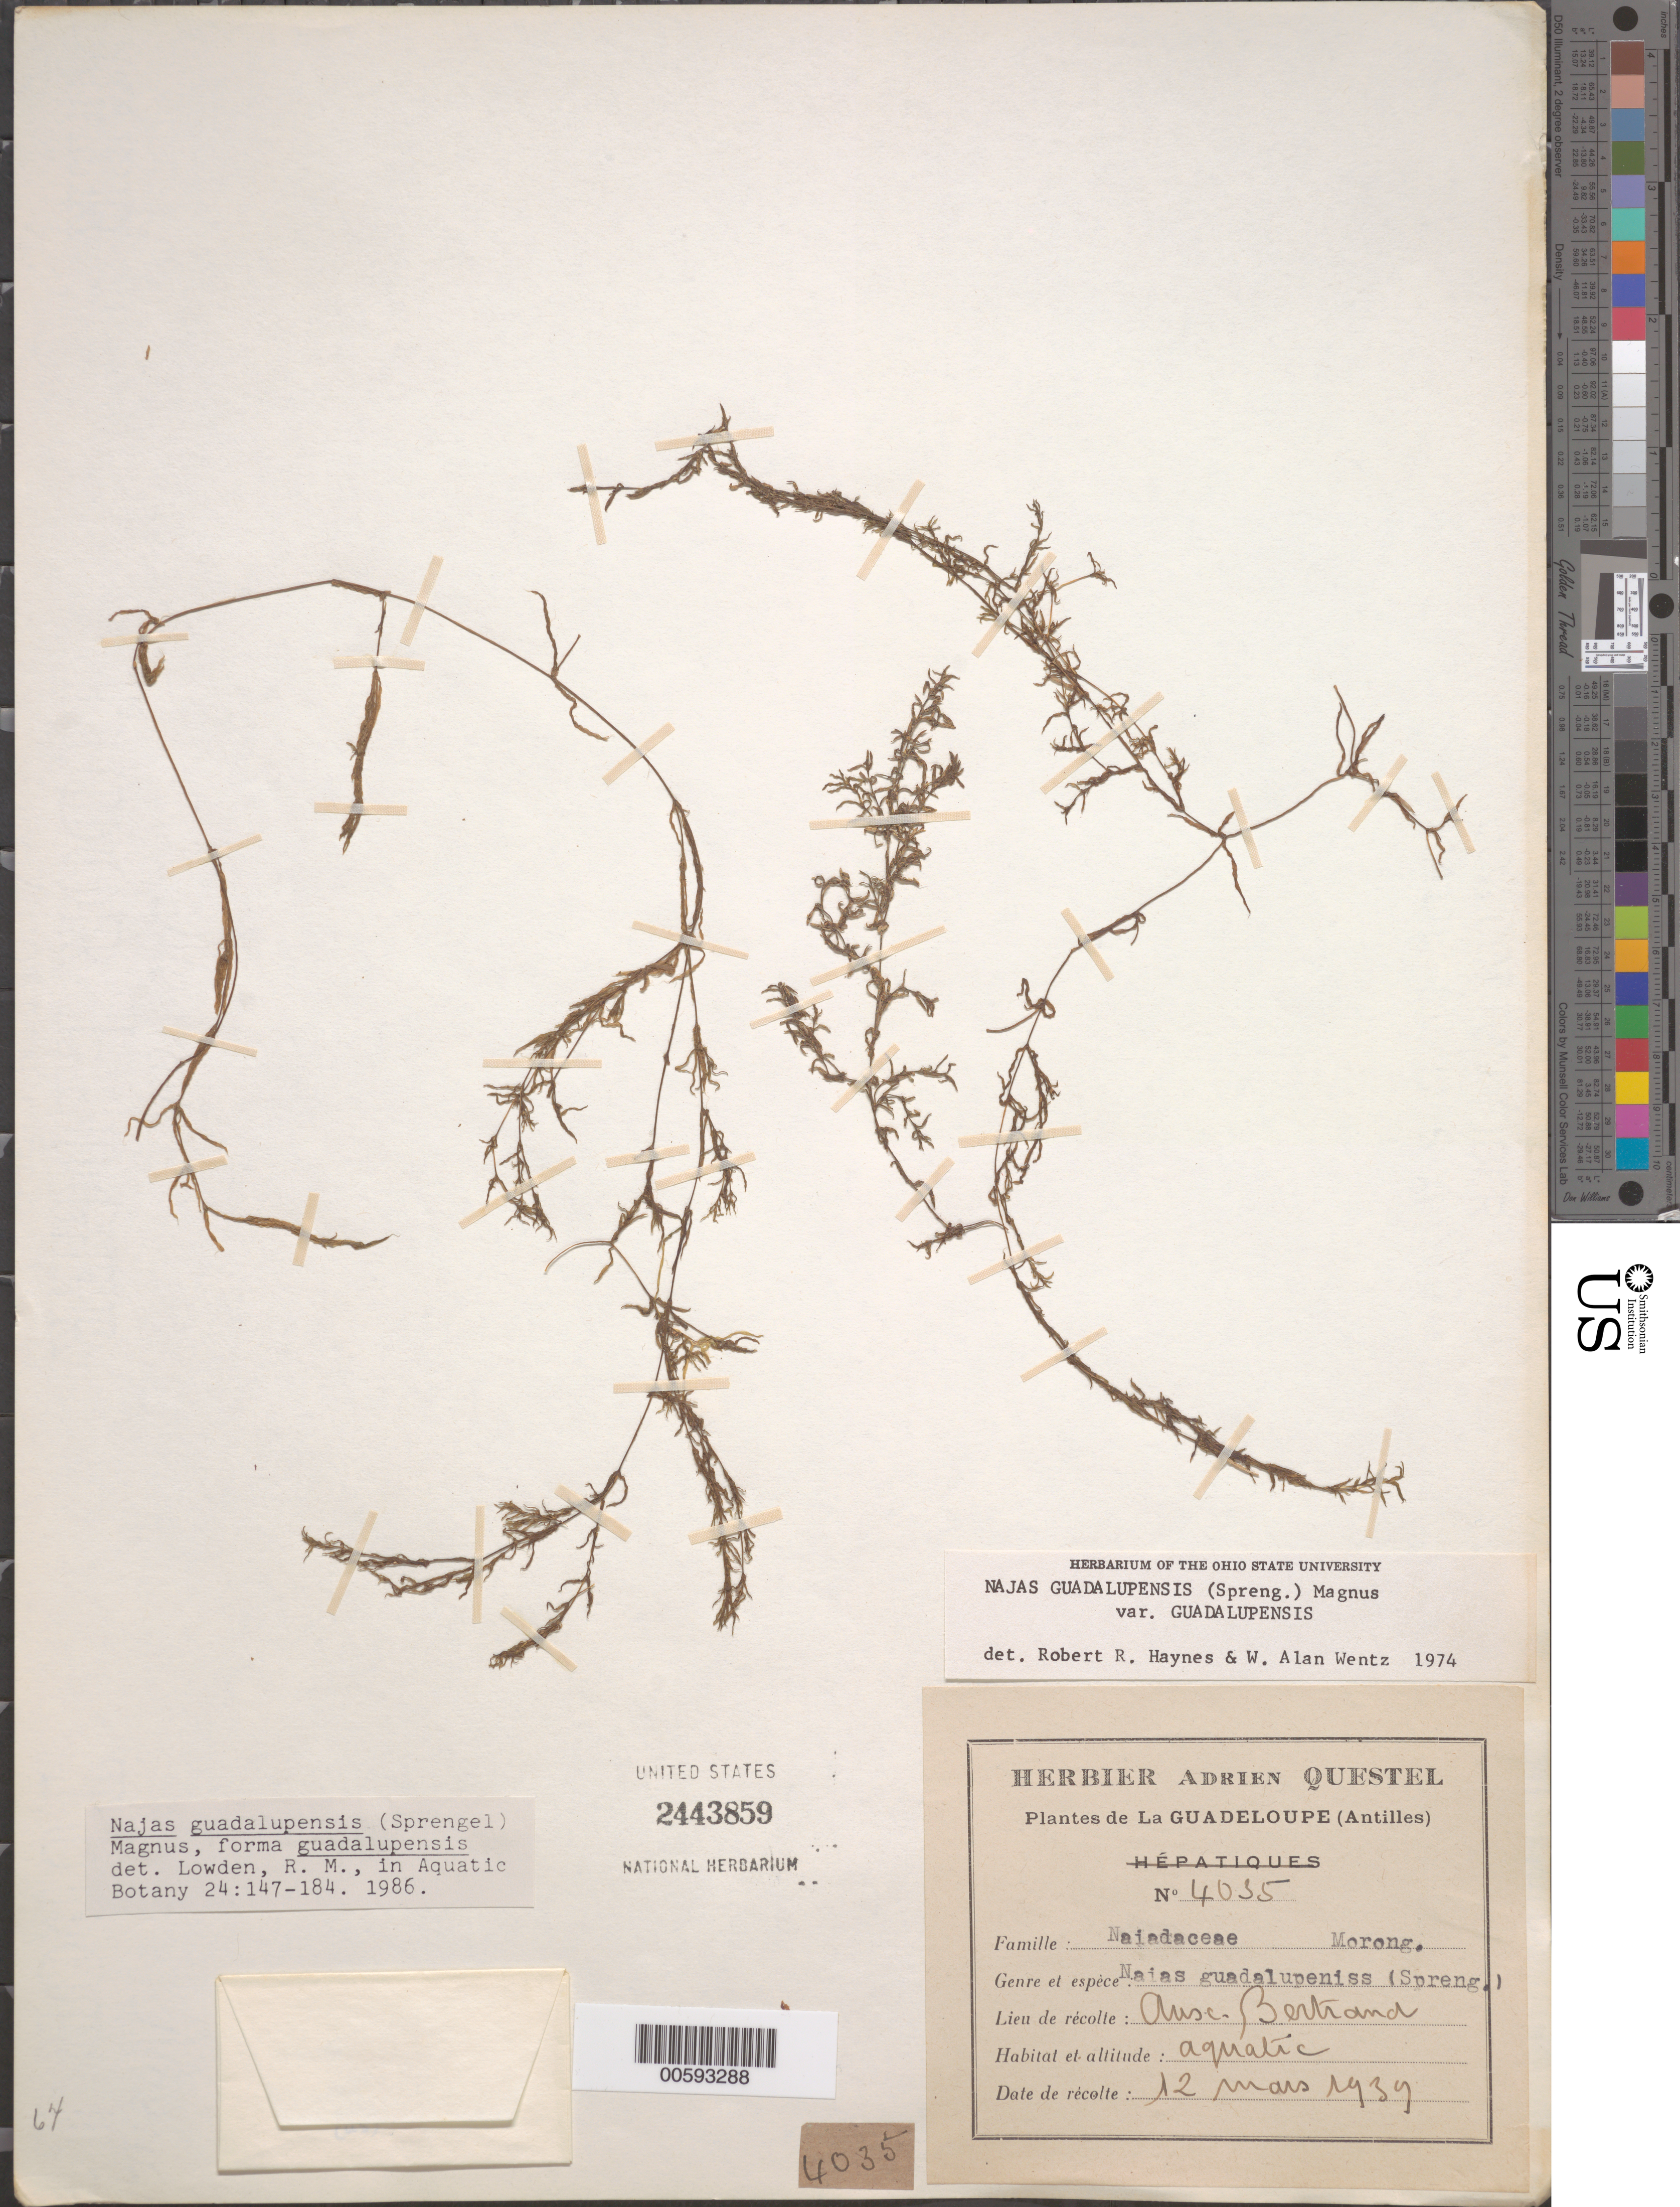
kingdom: Plantae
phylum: Tracheophyta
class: Liliopsida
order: Alismatales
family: Hydrocharitaceae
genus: Najas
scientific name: Najas guadalupensis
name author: (Spreng.) Magnus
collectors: A. Questel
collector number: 4035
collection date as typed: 12 Mar 1939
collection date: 1939-03-12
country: Guadeloupe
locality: Antilles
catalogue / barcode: US 2443859